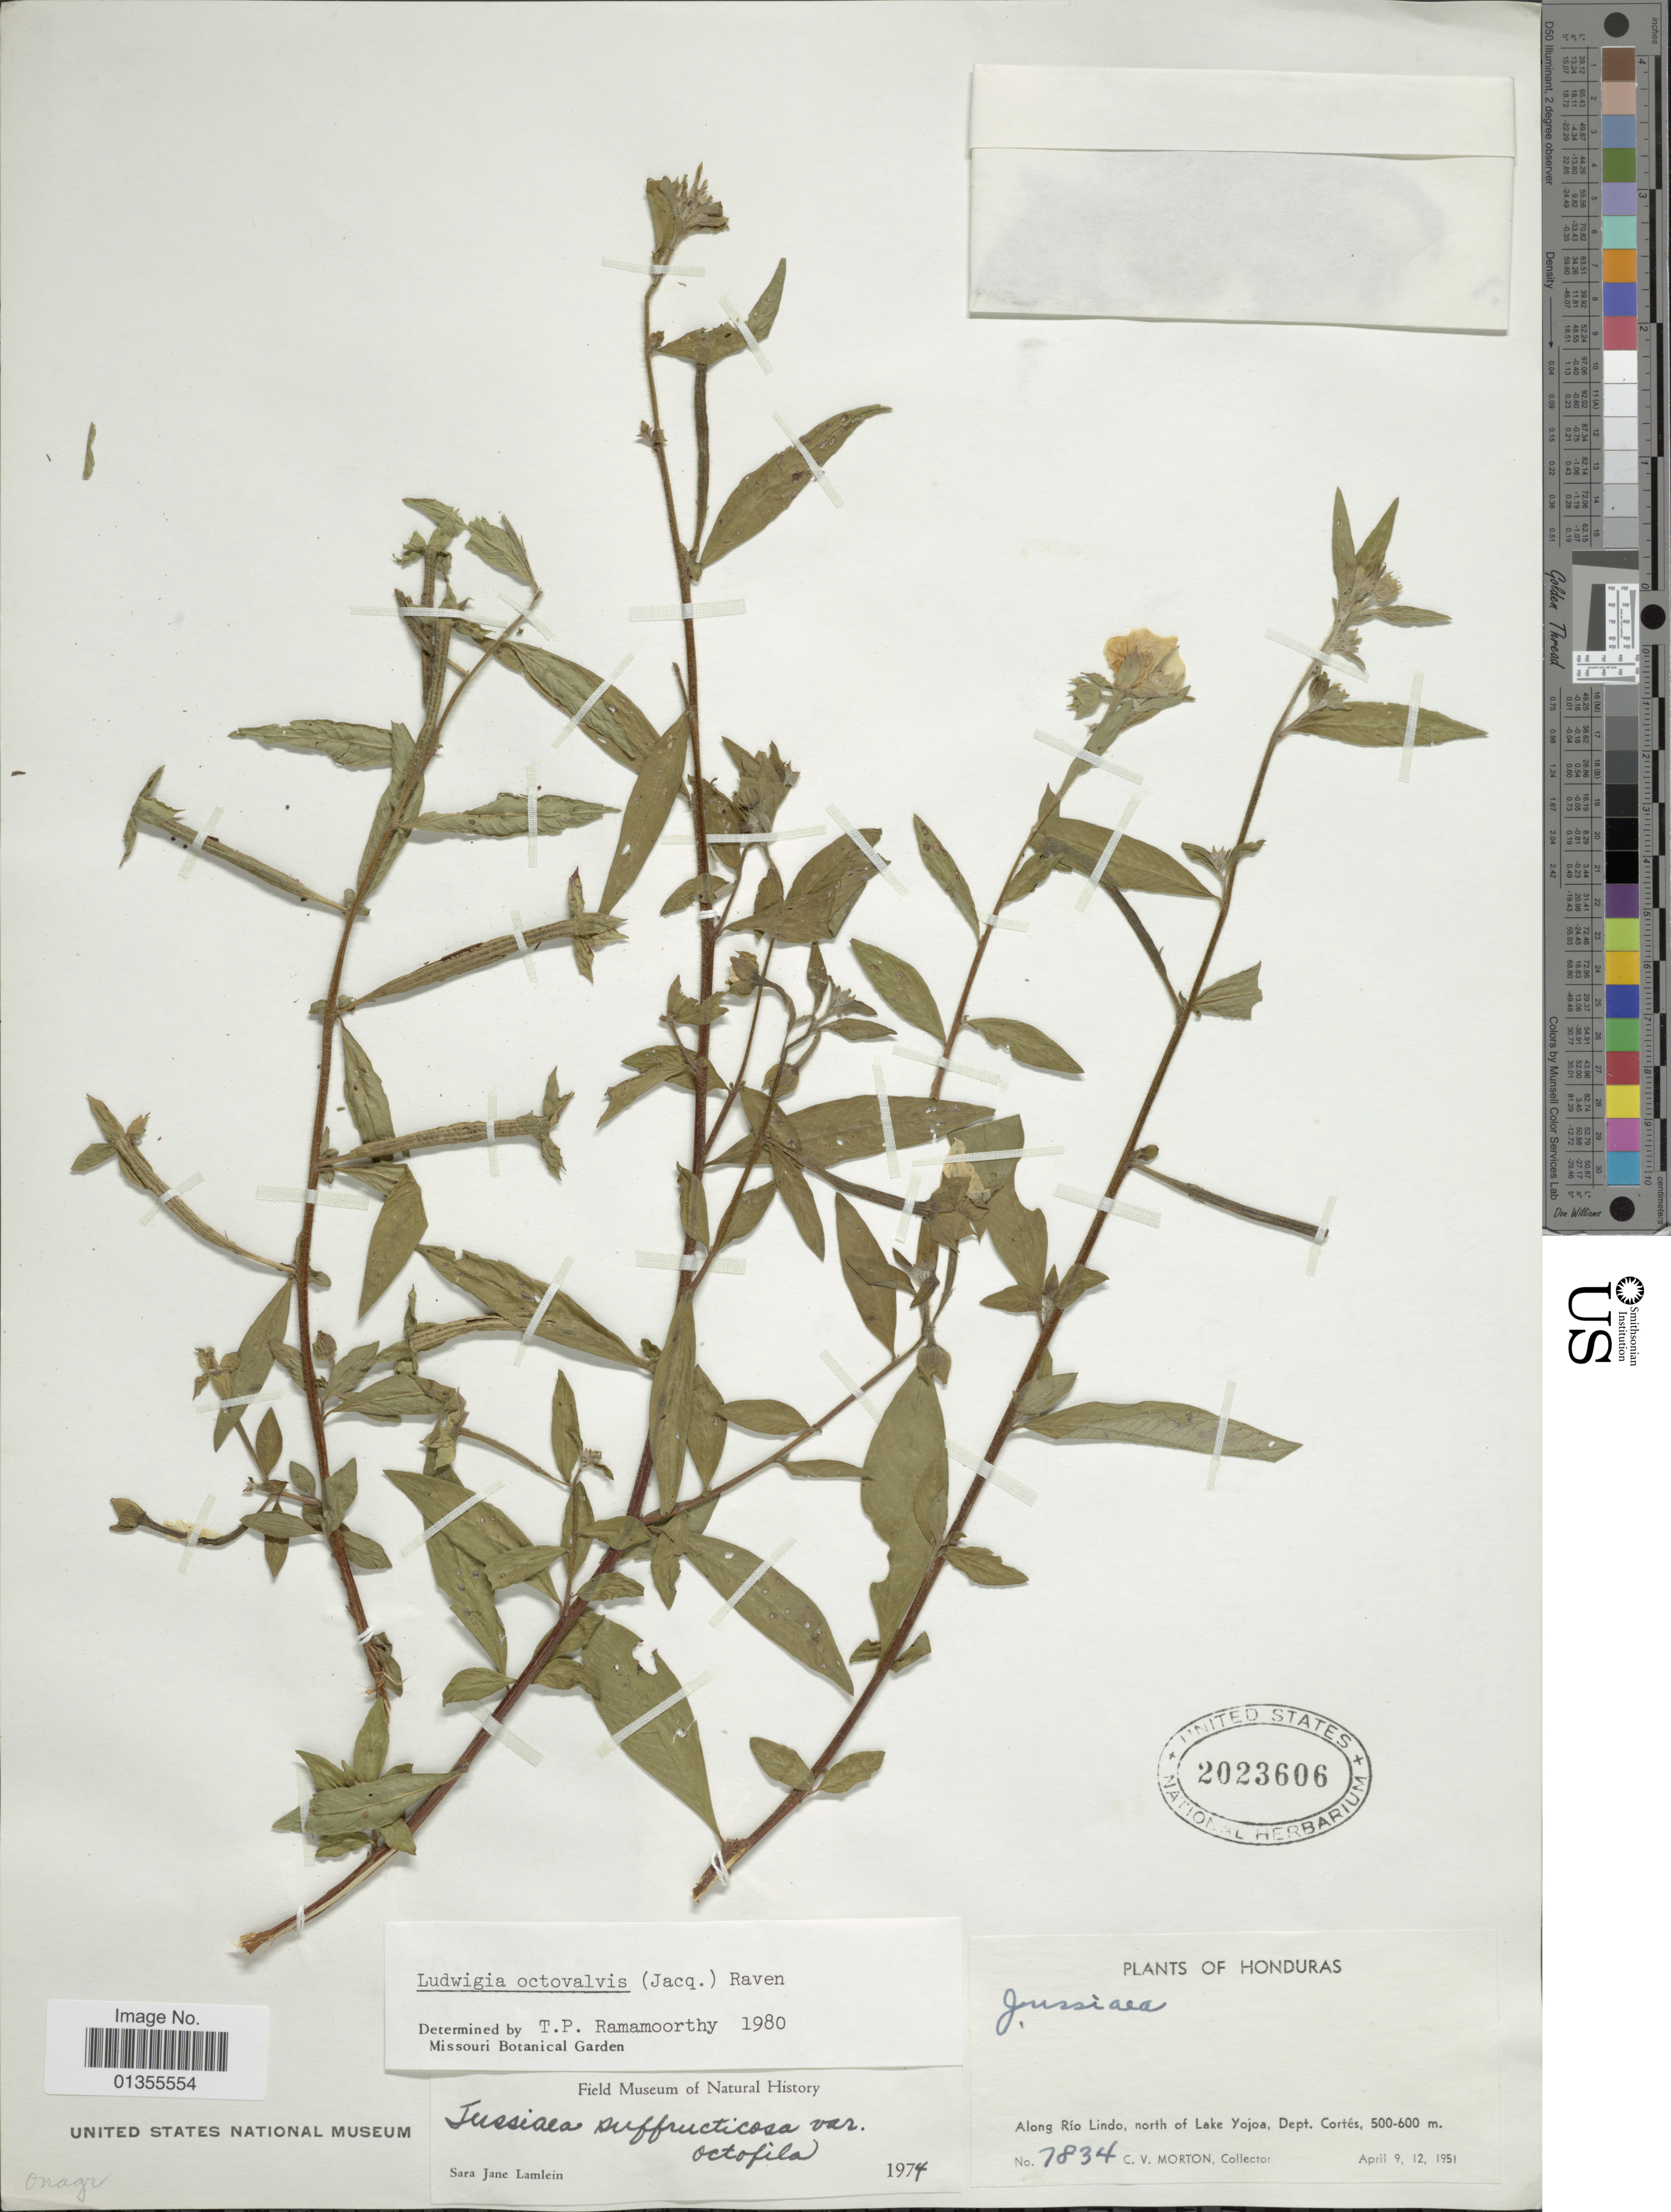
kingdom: Plantae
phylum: Tracheophyta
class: Magnoliopsida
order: Myrtales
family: Onagraceae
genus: Ludwigia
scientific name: Ludwigia octovalvis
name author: (Jacq.) P.H. Raven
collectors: C. V. Morton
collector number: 7834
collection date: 1951-04-09/1951-04-12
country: Honduras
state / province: Cortés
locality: Along Río Lindo, north of Lake Yojoa, Dept. Cortés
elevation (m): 500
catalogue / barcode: US 2023606